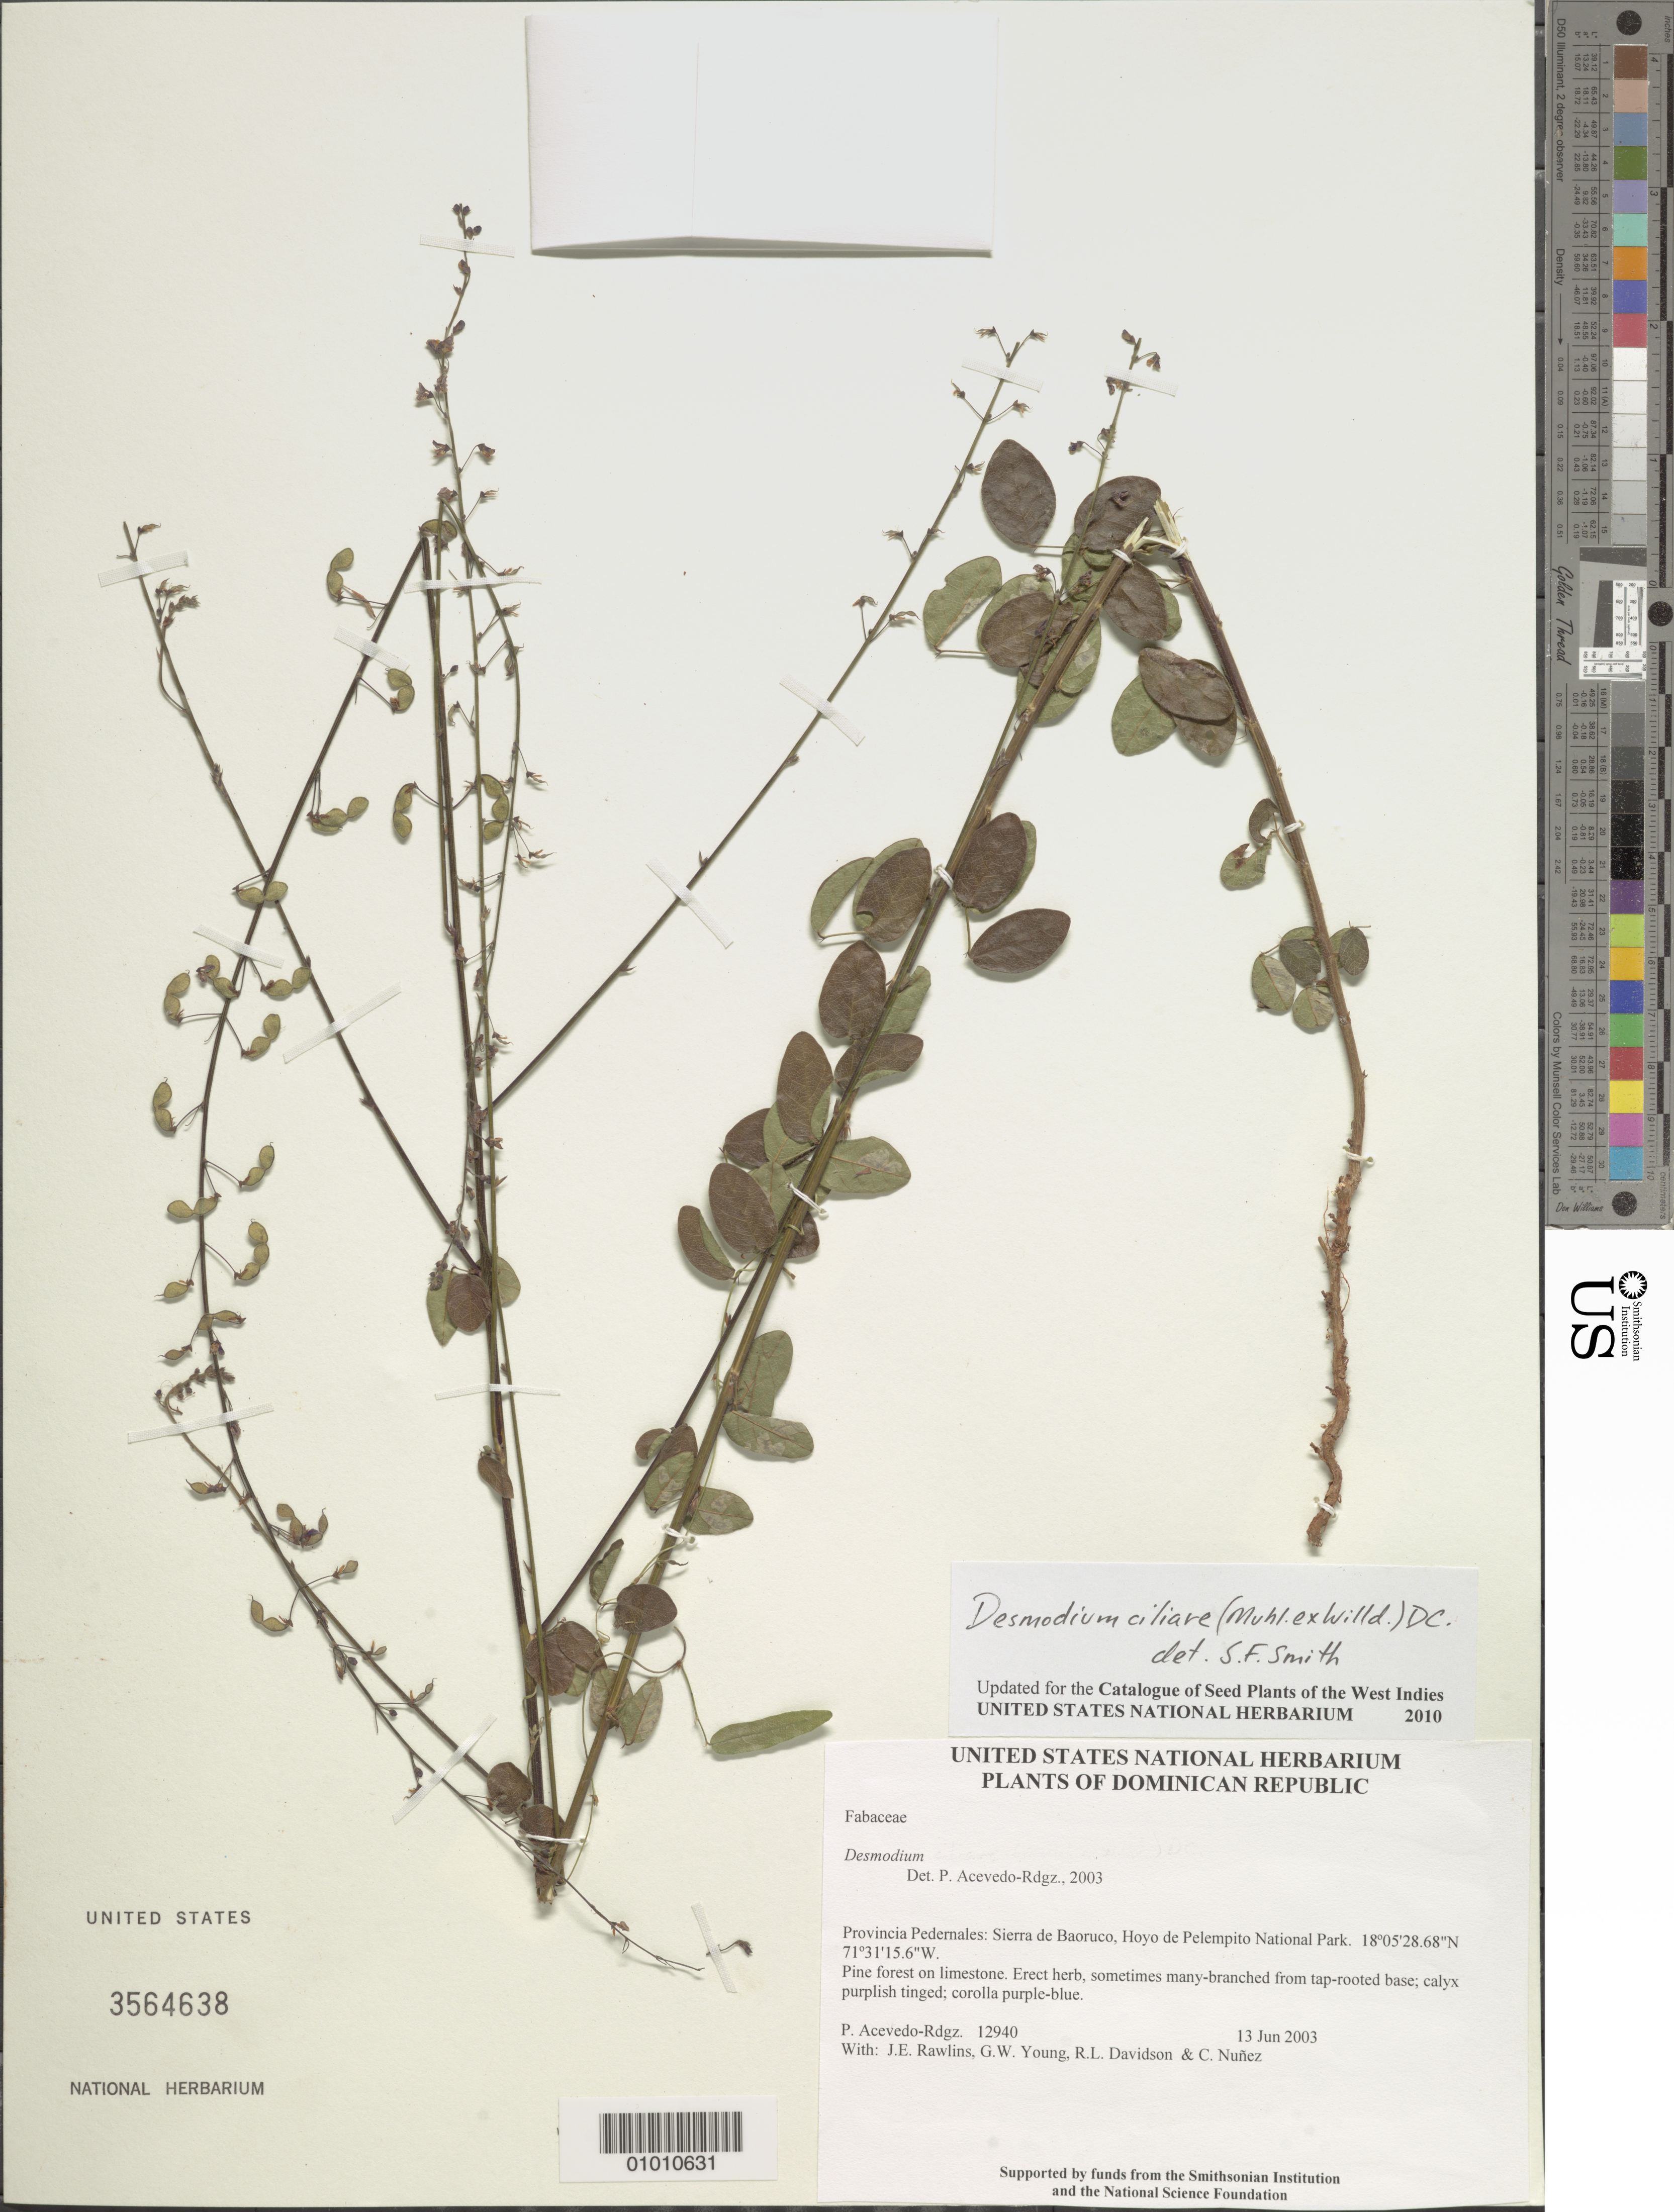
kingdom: Plantae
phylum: Tracheophyta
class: Magnoliopsida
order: Fabales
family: Fabaceae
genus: Desmodium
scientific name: Desmodium ciliare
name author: (Muhl. ex Willd.) DC.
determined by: Smith, Stephen F., (US), NMNH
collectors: P. Acevedo-Rodr., J. Rawlins, G. Young, R. Davidson & C. Nunez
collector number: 12940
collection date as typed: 13 Jun 2003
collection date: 2003-06-13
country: Dominican Republic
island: Hispaniola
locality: Provincia Pedernales: Sierra de Baoruco, Hoyo de Pelempito National Park.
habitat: Pine forest on limestone.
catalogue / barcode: US 3564638